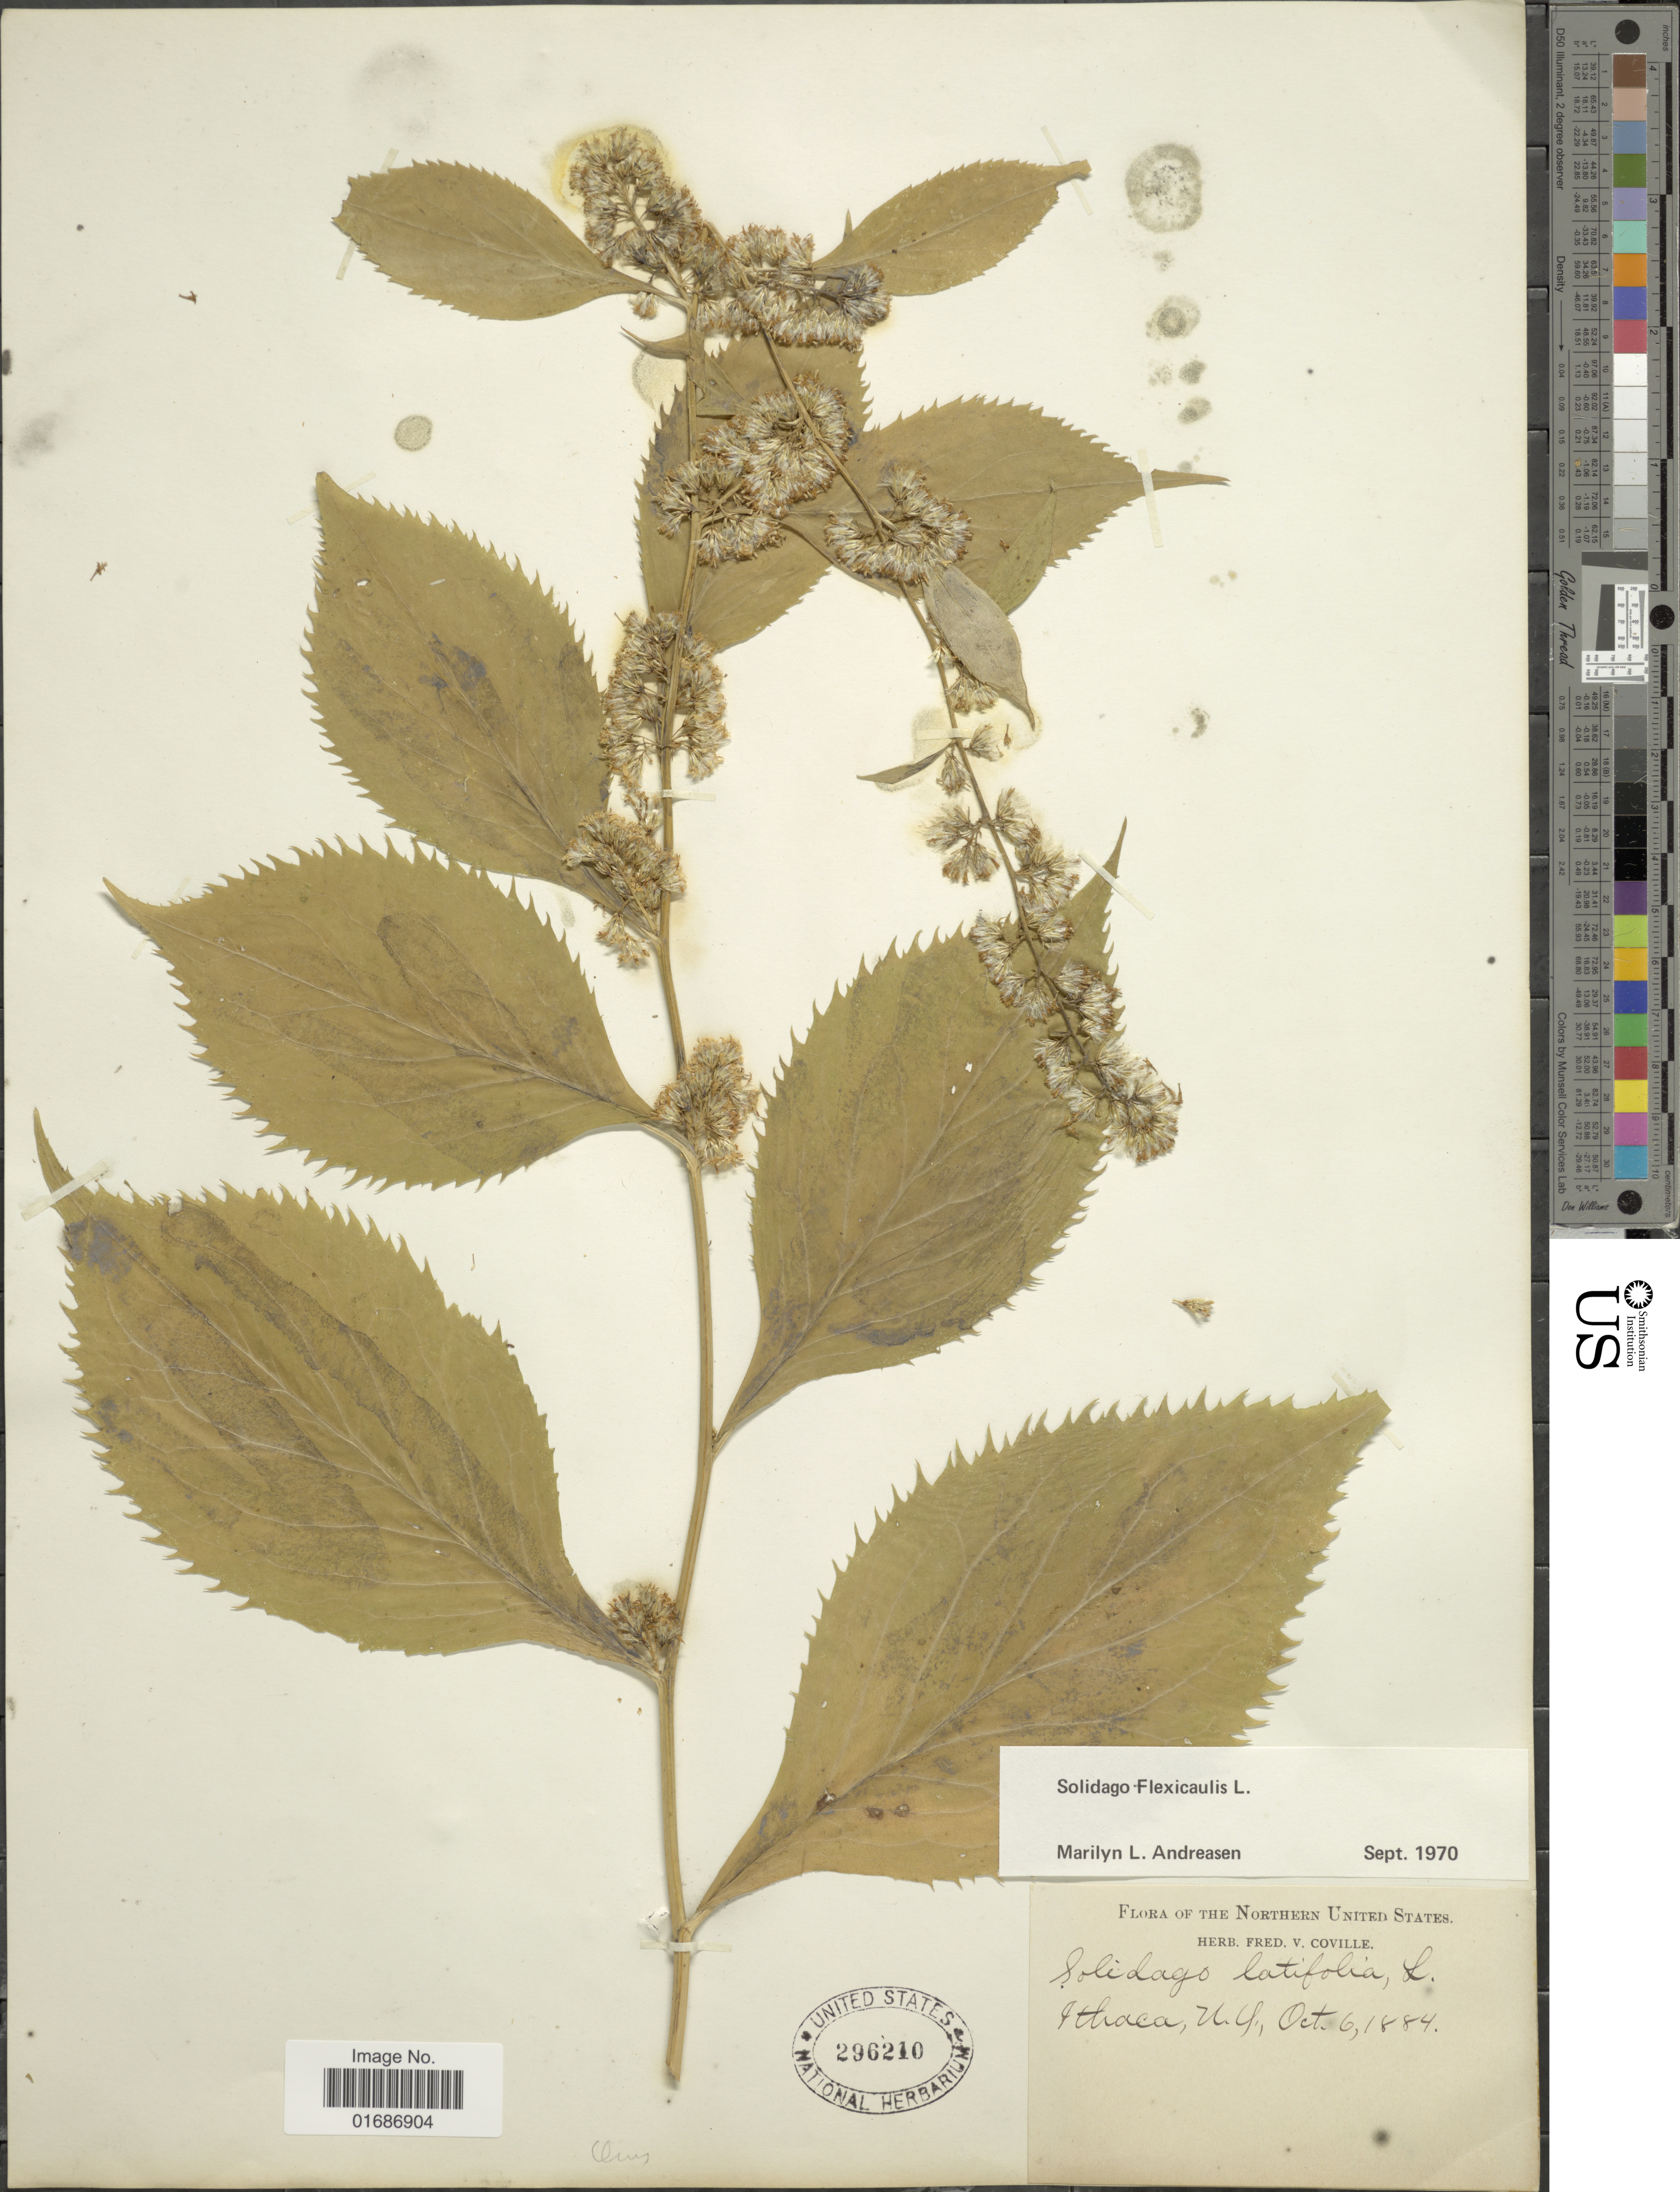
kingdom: Plantae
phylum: Tracheophyta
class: Magnoliopsida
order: Asterales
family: Asteraceae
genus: Solidago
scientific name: Solidago flexicaulis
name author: L.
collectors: ex herb. F. V. Coville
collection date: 1884-10-06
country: United States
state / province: New York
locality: The Northern United States, Ithaca, N, Y.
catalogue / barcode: US 296210